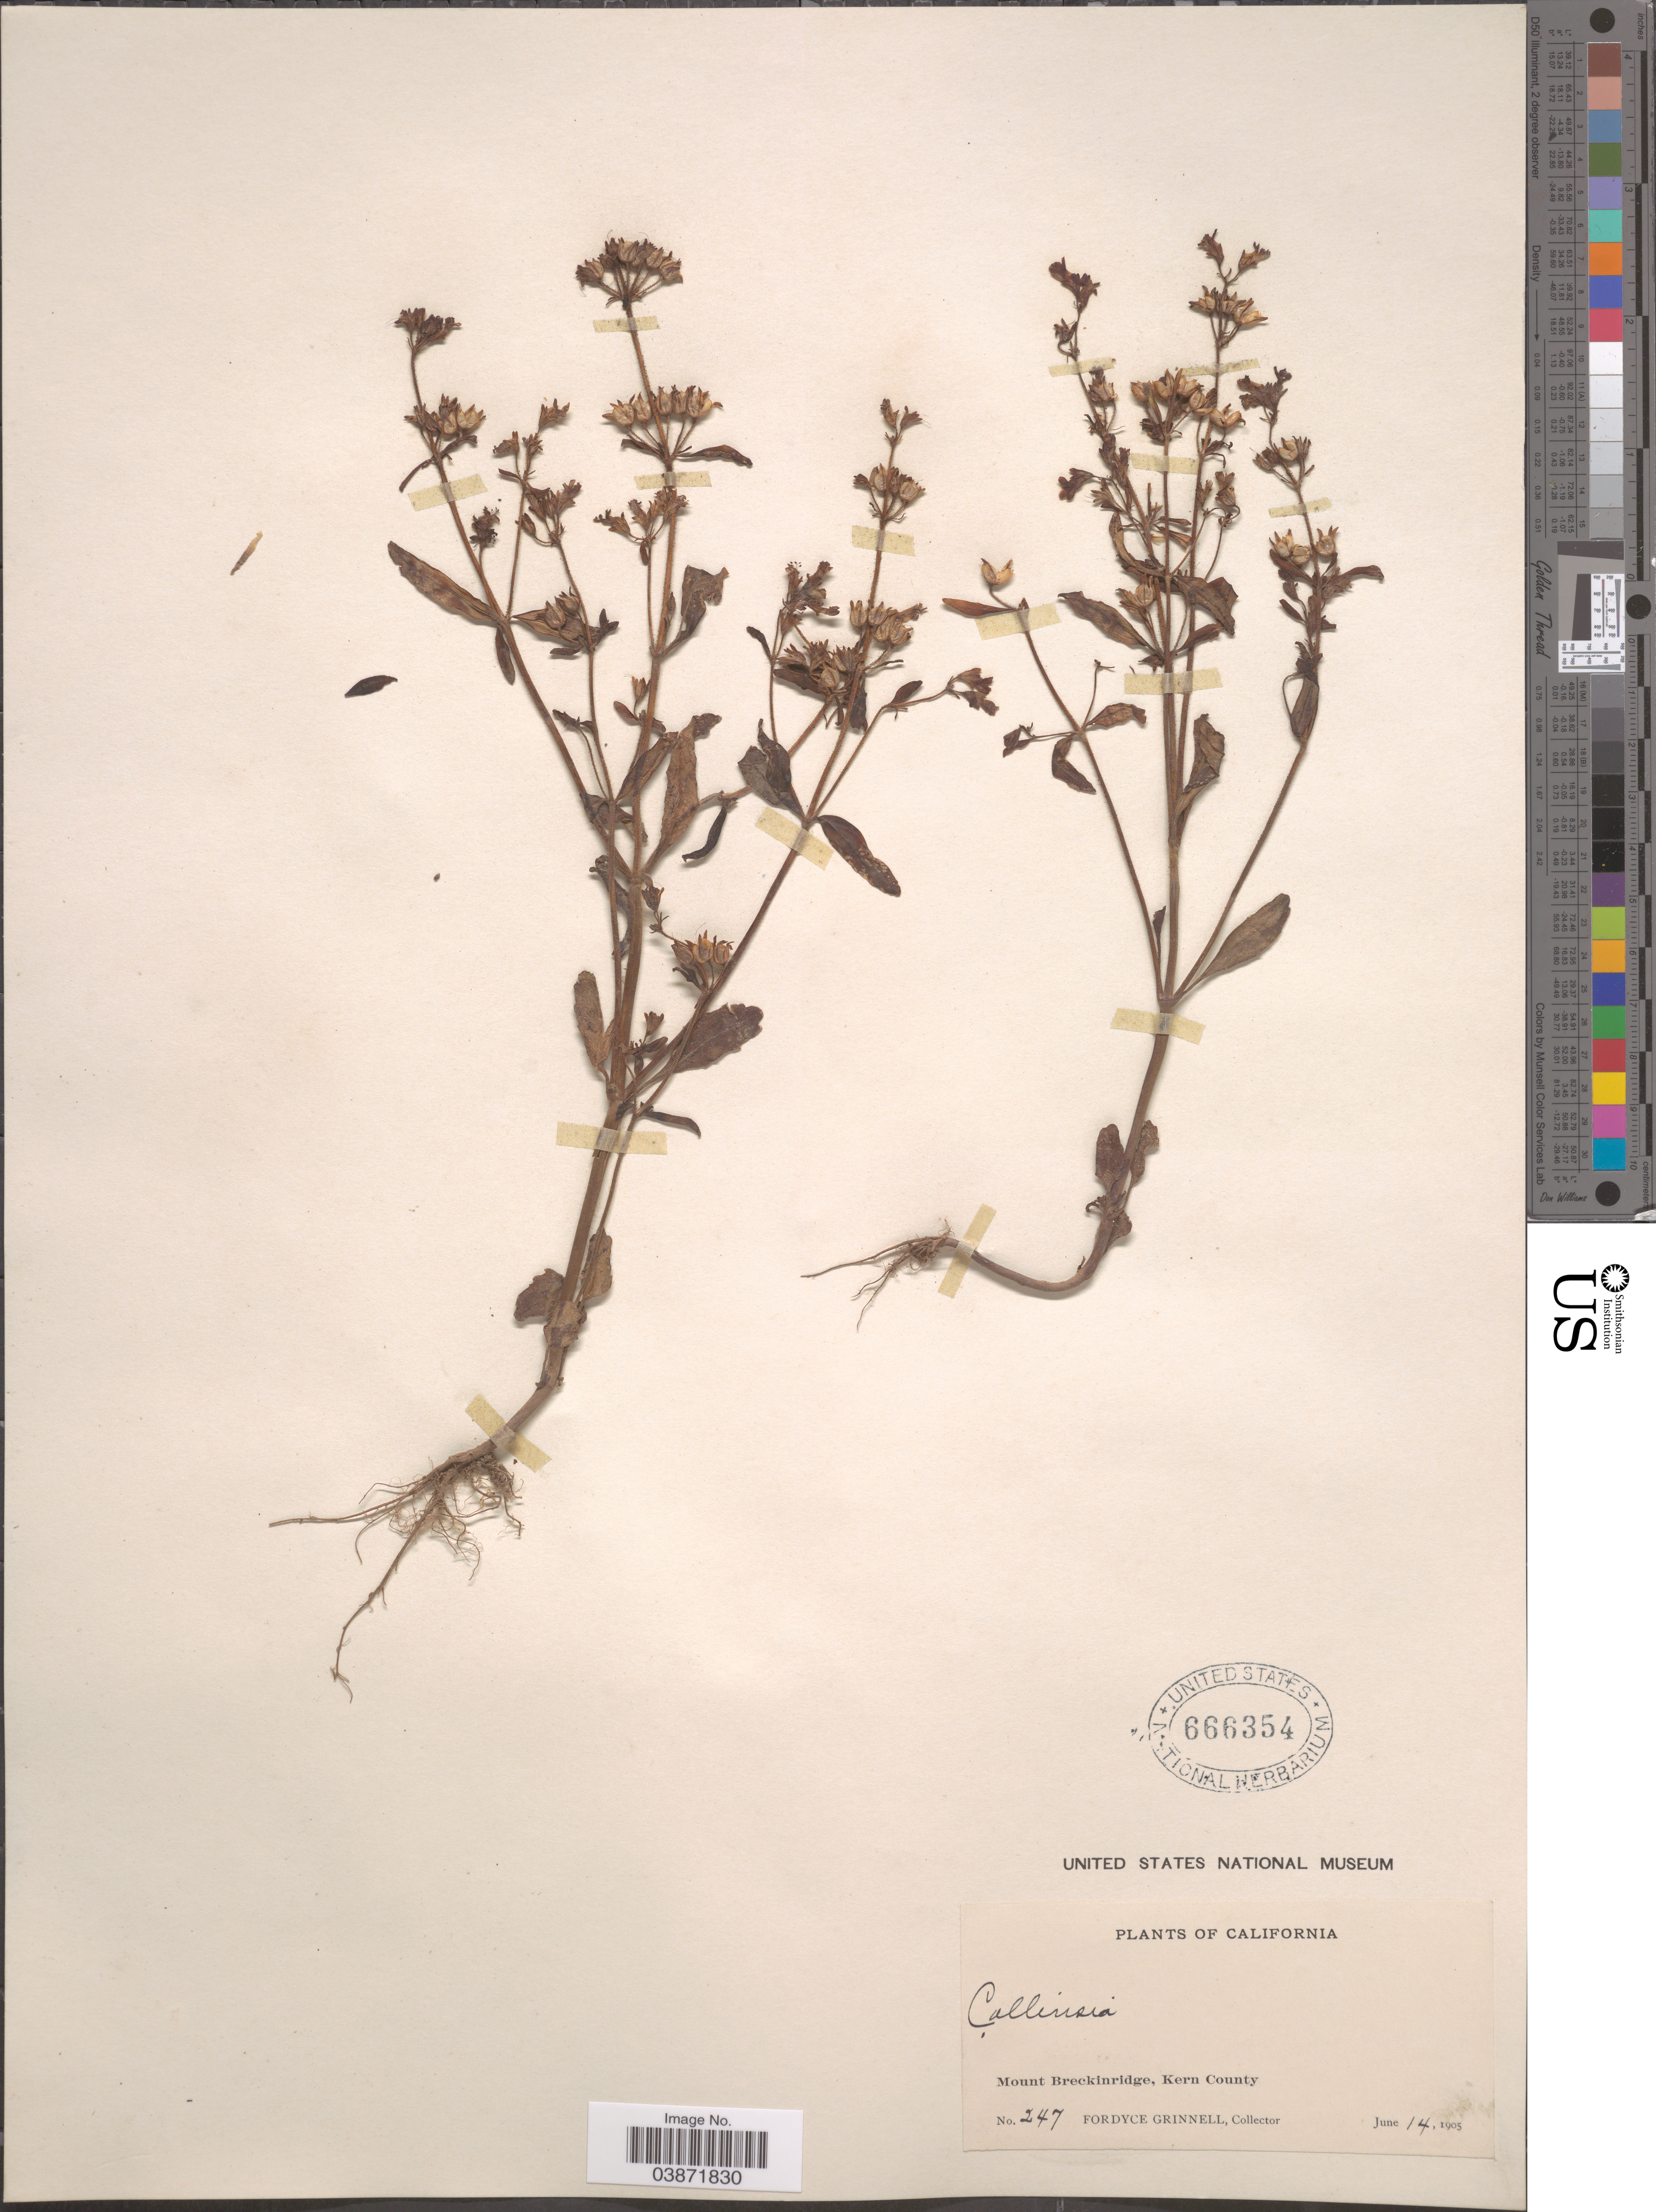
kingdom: Plantae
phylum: Tracheophyta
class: Magnoliopsida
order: Lamiales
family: Plantaginaceae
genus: Collinsia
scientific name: Collinsia sp.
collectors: F. Grinnell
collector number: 247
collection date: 1905-06-14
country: United States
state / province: California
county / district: Kern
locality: Mount Breckinridge, Kern County.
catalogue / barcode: US 666354